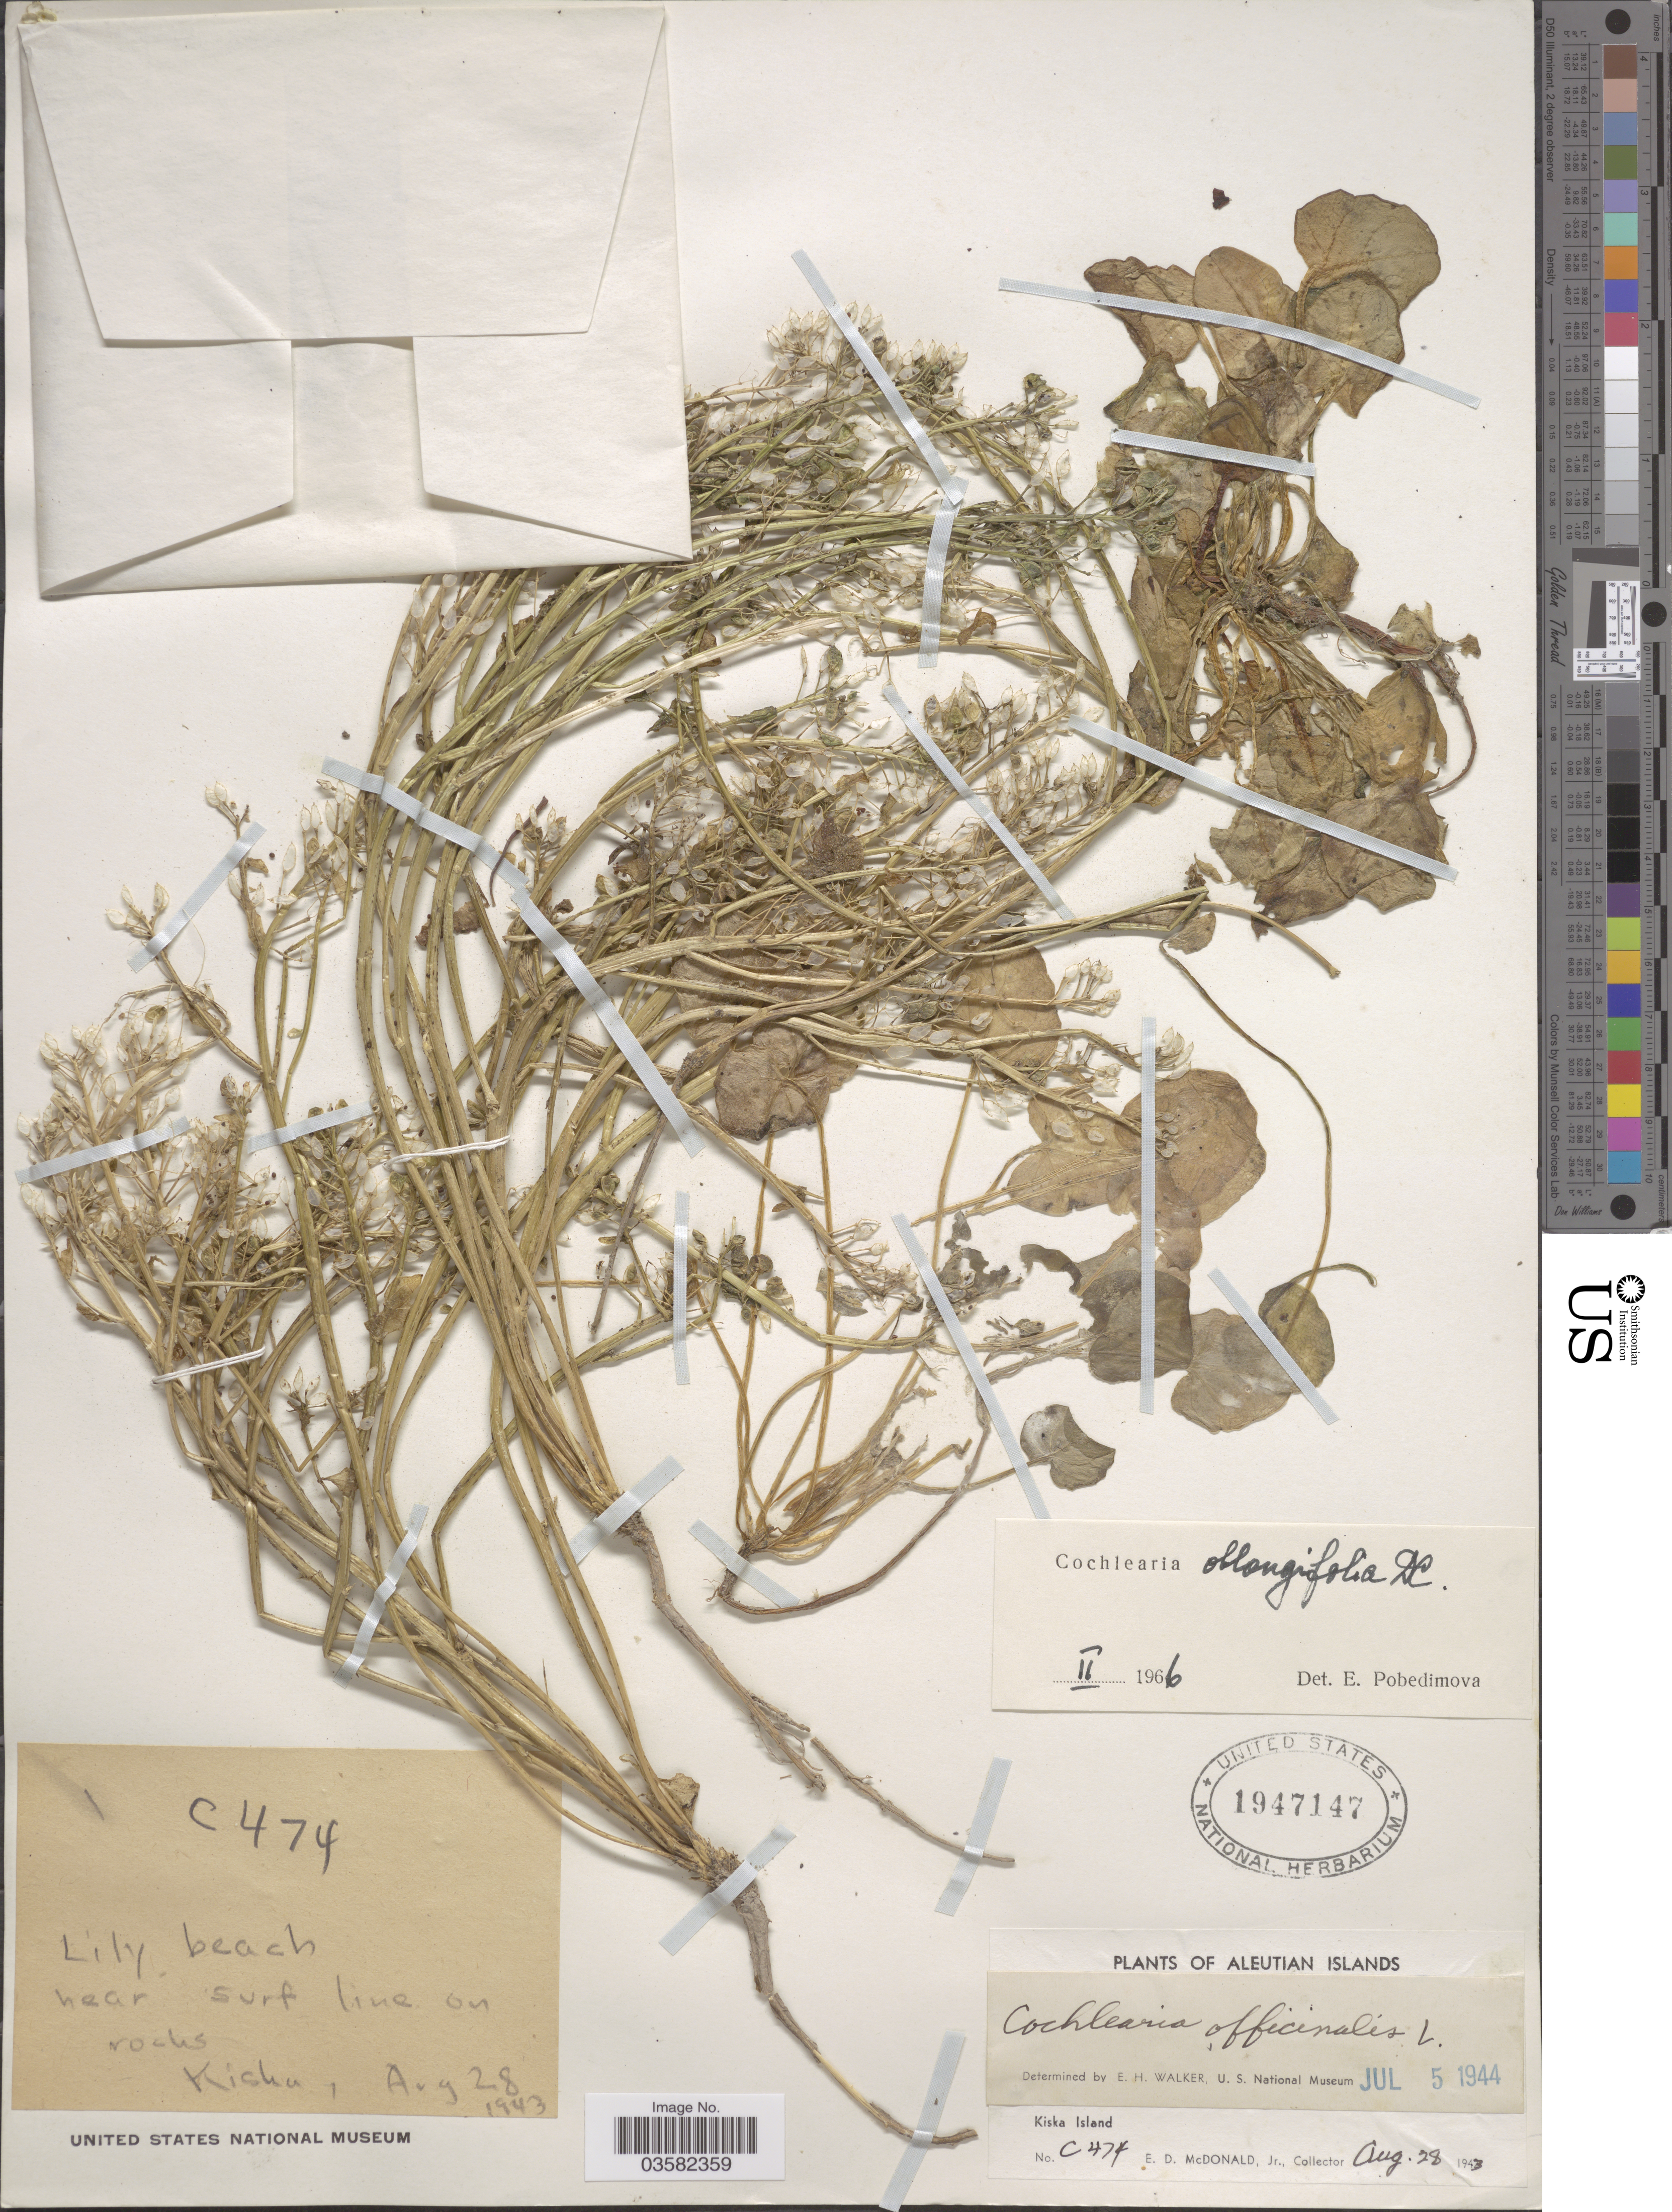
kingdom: Plantae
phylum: Tracheophyta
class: Magnoliopsida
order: Brassicales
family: Brassicaceae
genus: Cochlearia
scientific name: Cochlearia oblongifolia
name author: DC.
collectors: E. D. McDonald Jr.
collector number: C474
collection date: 1943-08-28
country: United States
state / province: Alaska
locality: Aleutian Islands. Lily beach near surf line on rocks. Kiska Island.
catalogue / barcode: US 1947147